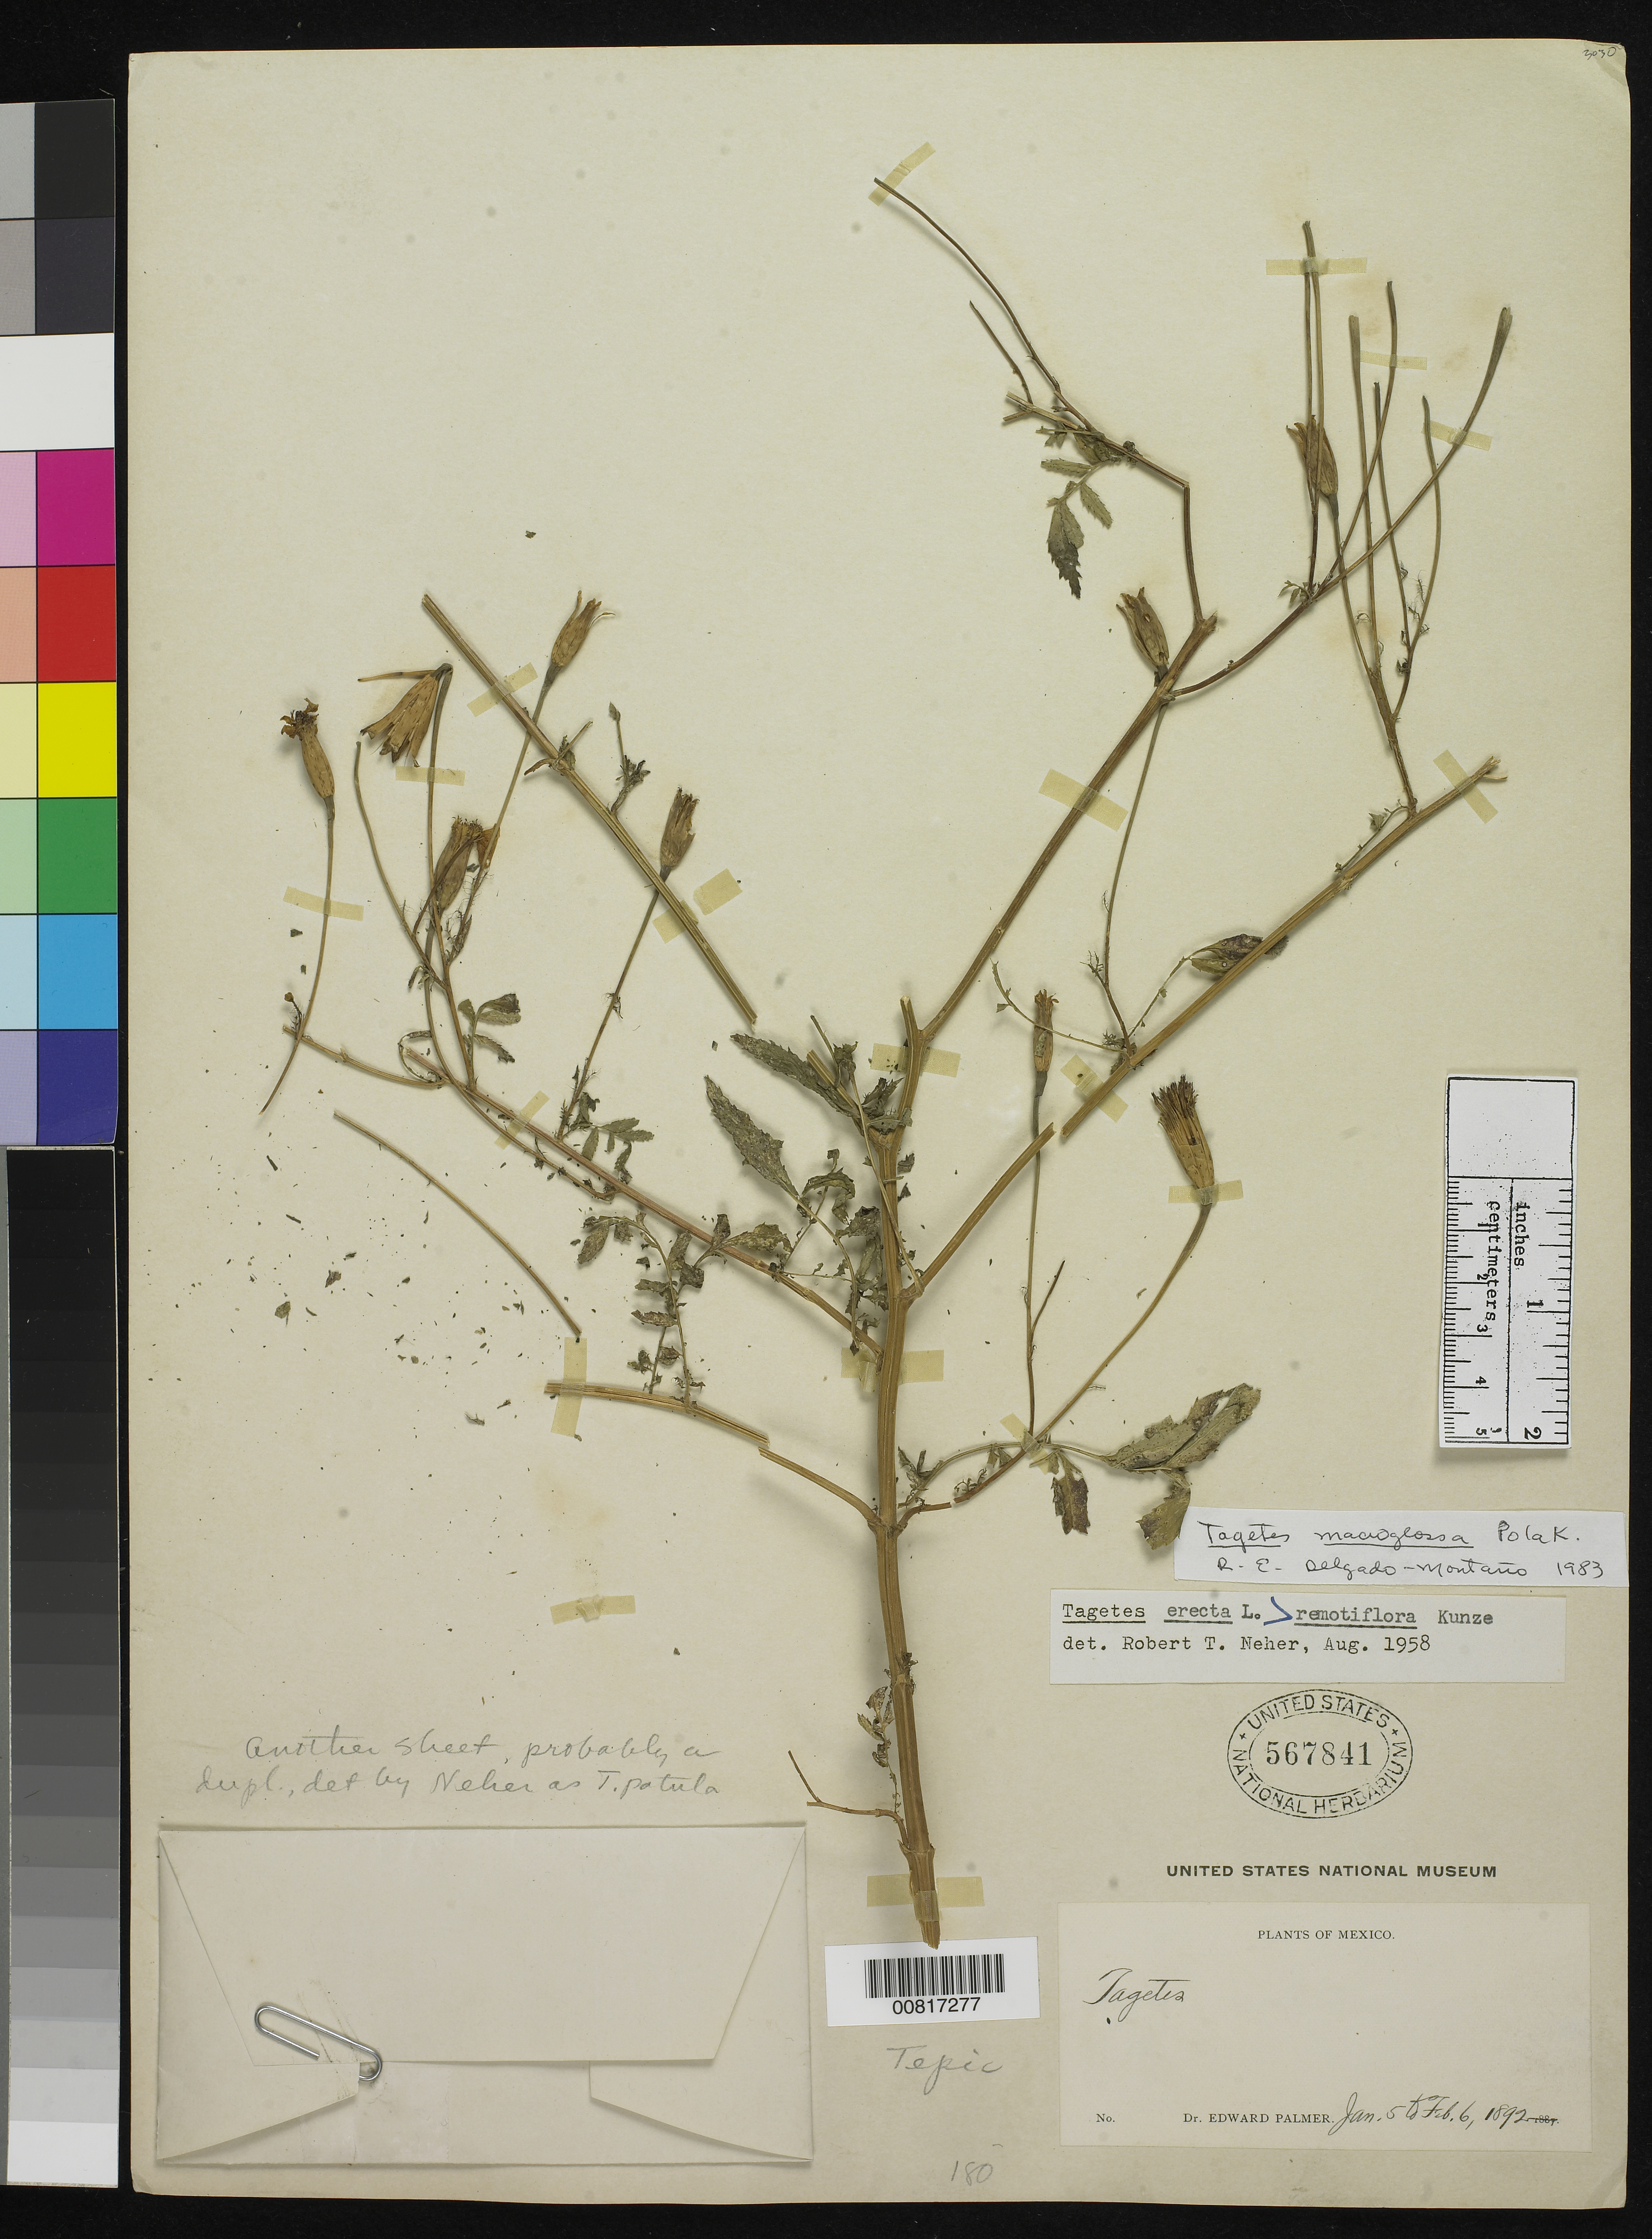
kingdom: Plantae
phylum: Tracheophyta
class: Magnoliopsida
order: Asterales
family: Asteraceae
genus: Tagetes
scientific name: Tagetes macroglossa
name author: Polak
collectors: E. Palmer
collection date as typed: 05 Jan 1892 to 06 Feb 1892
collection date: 1892-01-05/1892-02-06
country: Mexico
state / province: Nayarit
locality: Tepic, Nayarit.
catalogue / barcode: US 567841